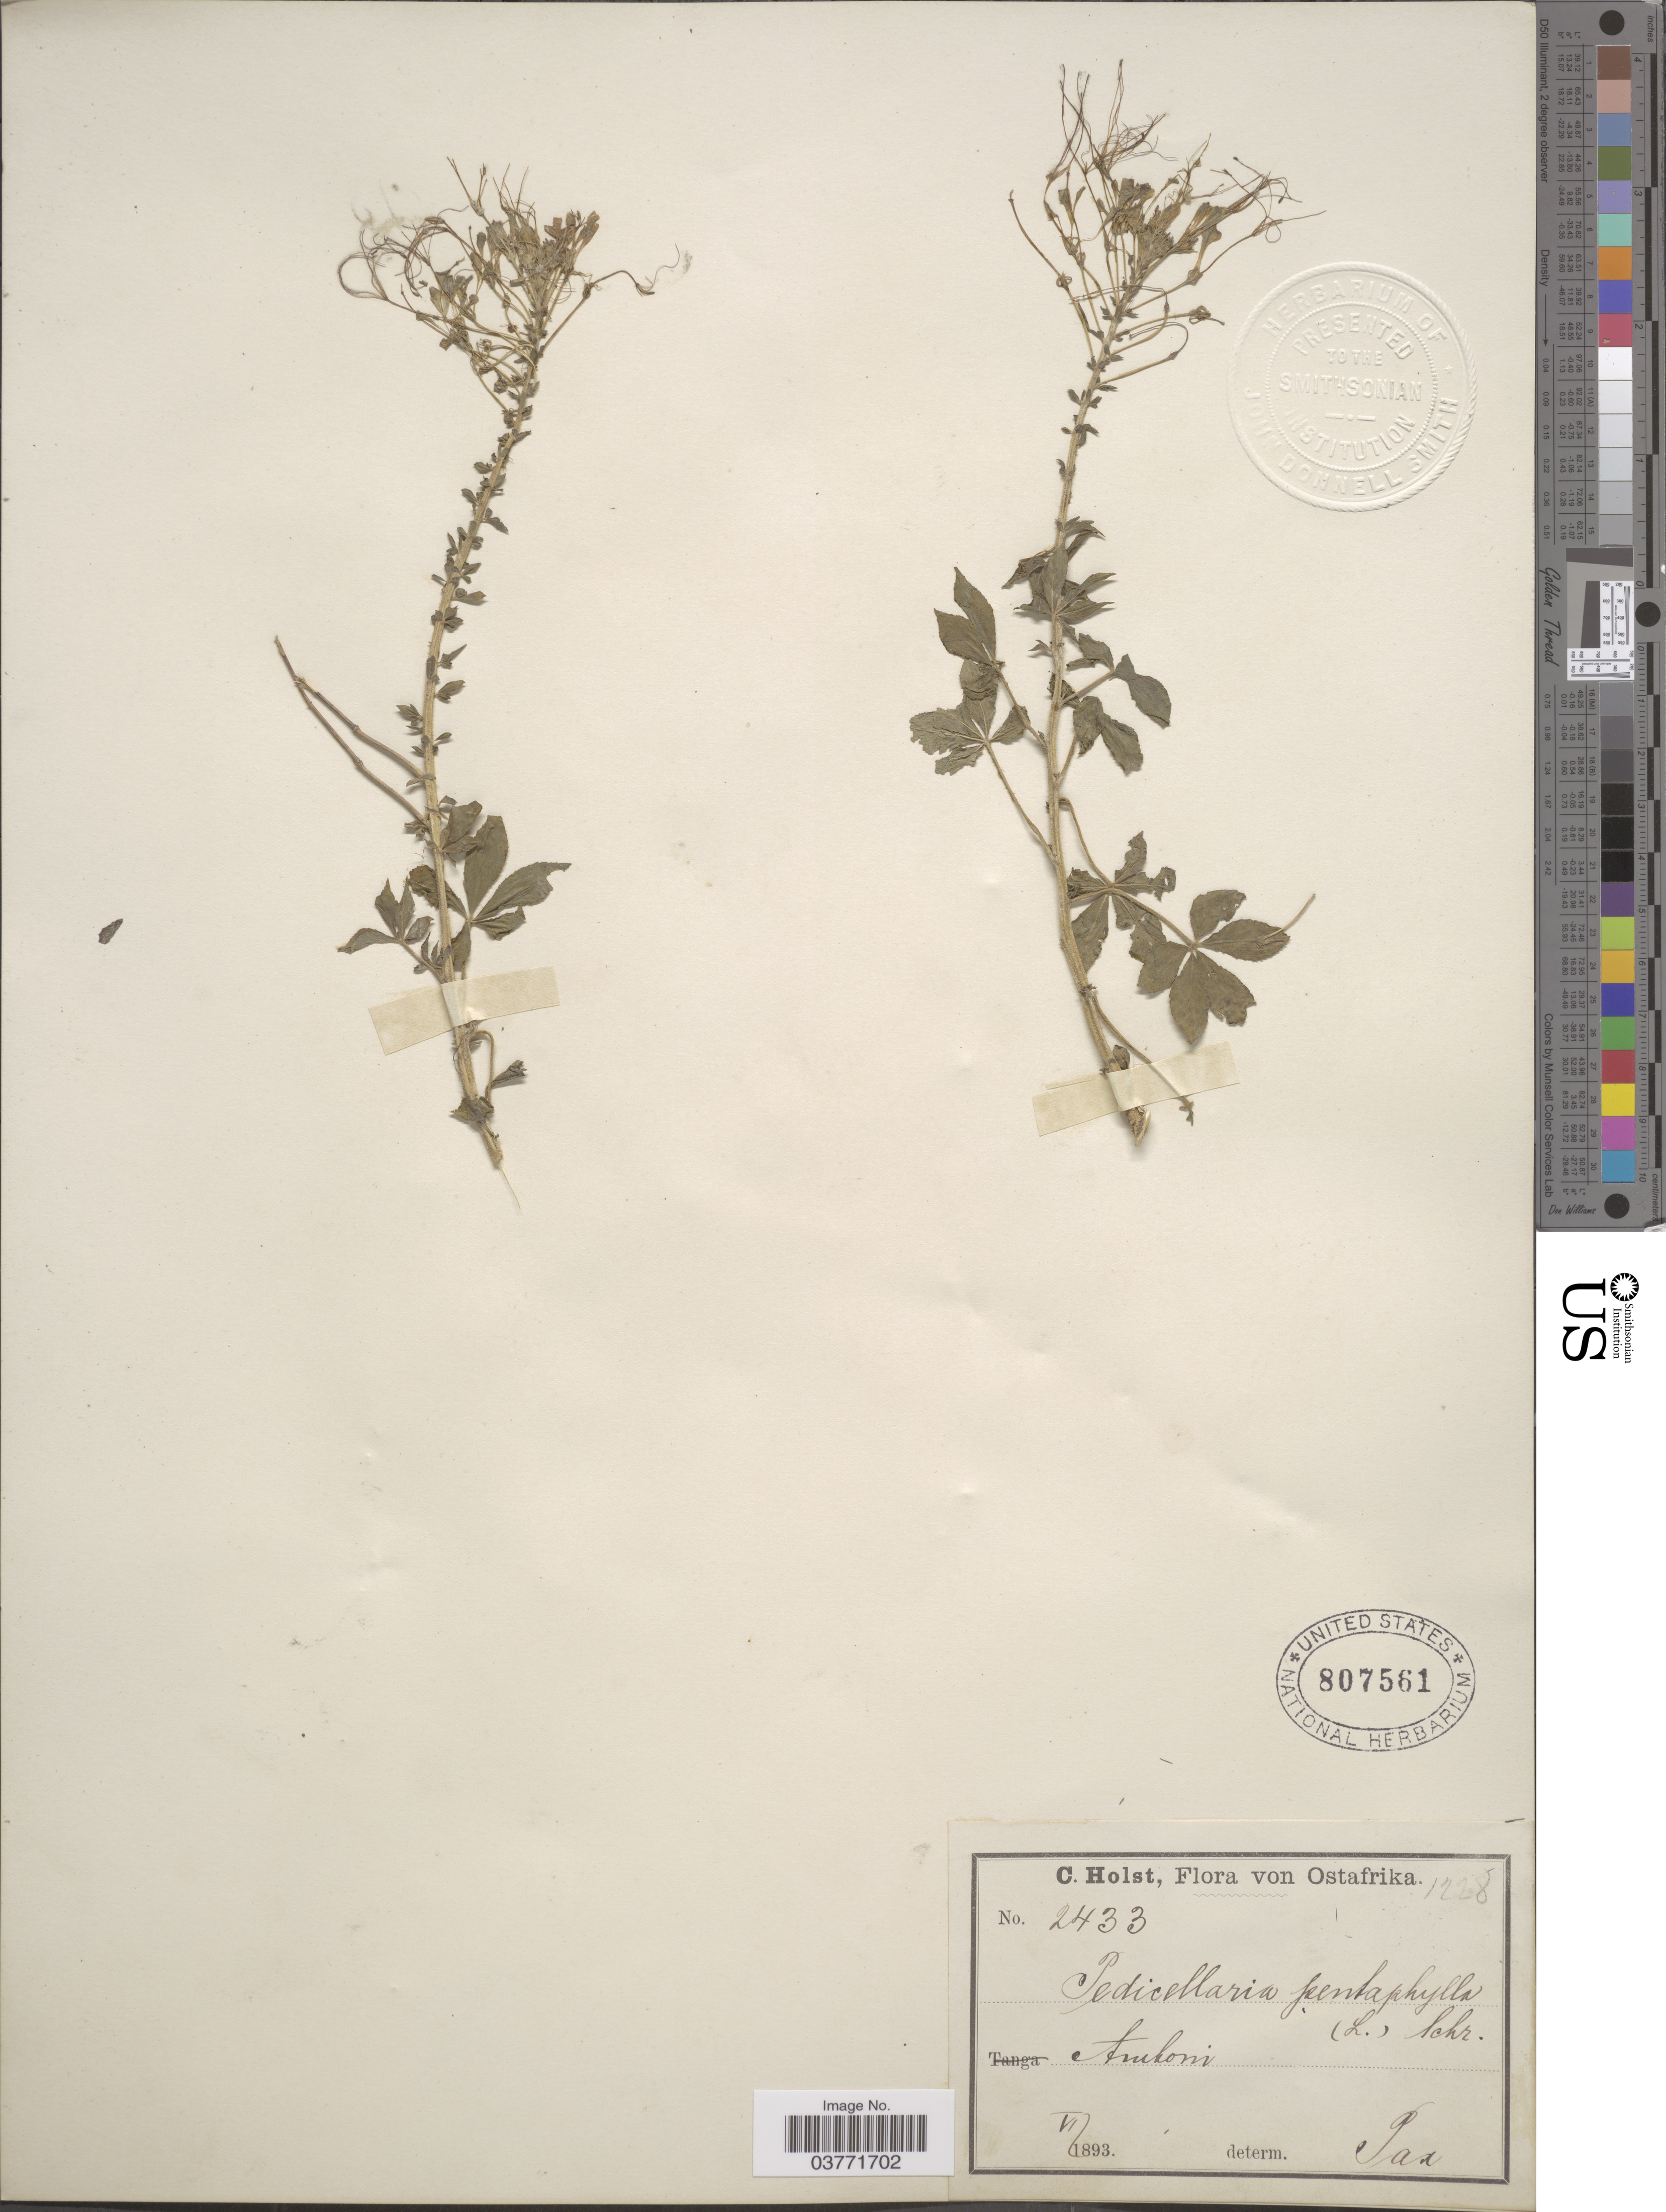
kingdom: Plantae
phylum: Tracheophyta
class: Magnoliopsida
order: Brassicales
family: Cleomaceae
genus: Gynandropsis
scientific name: Gynandropsis gynandra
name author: (L.) Briq.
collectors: C. H. Holst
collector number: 2433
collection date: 1893-06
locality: Ostafrika. Amkoni [interpreted].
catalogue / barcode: US 807561